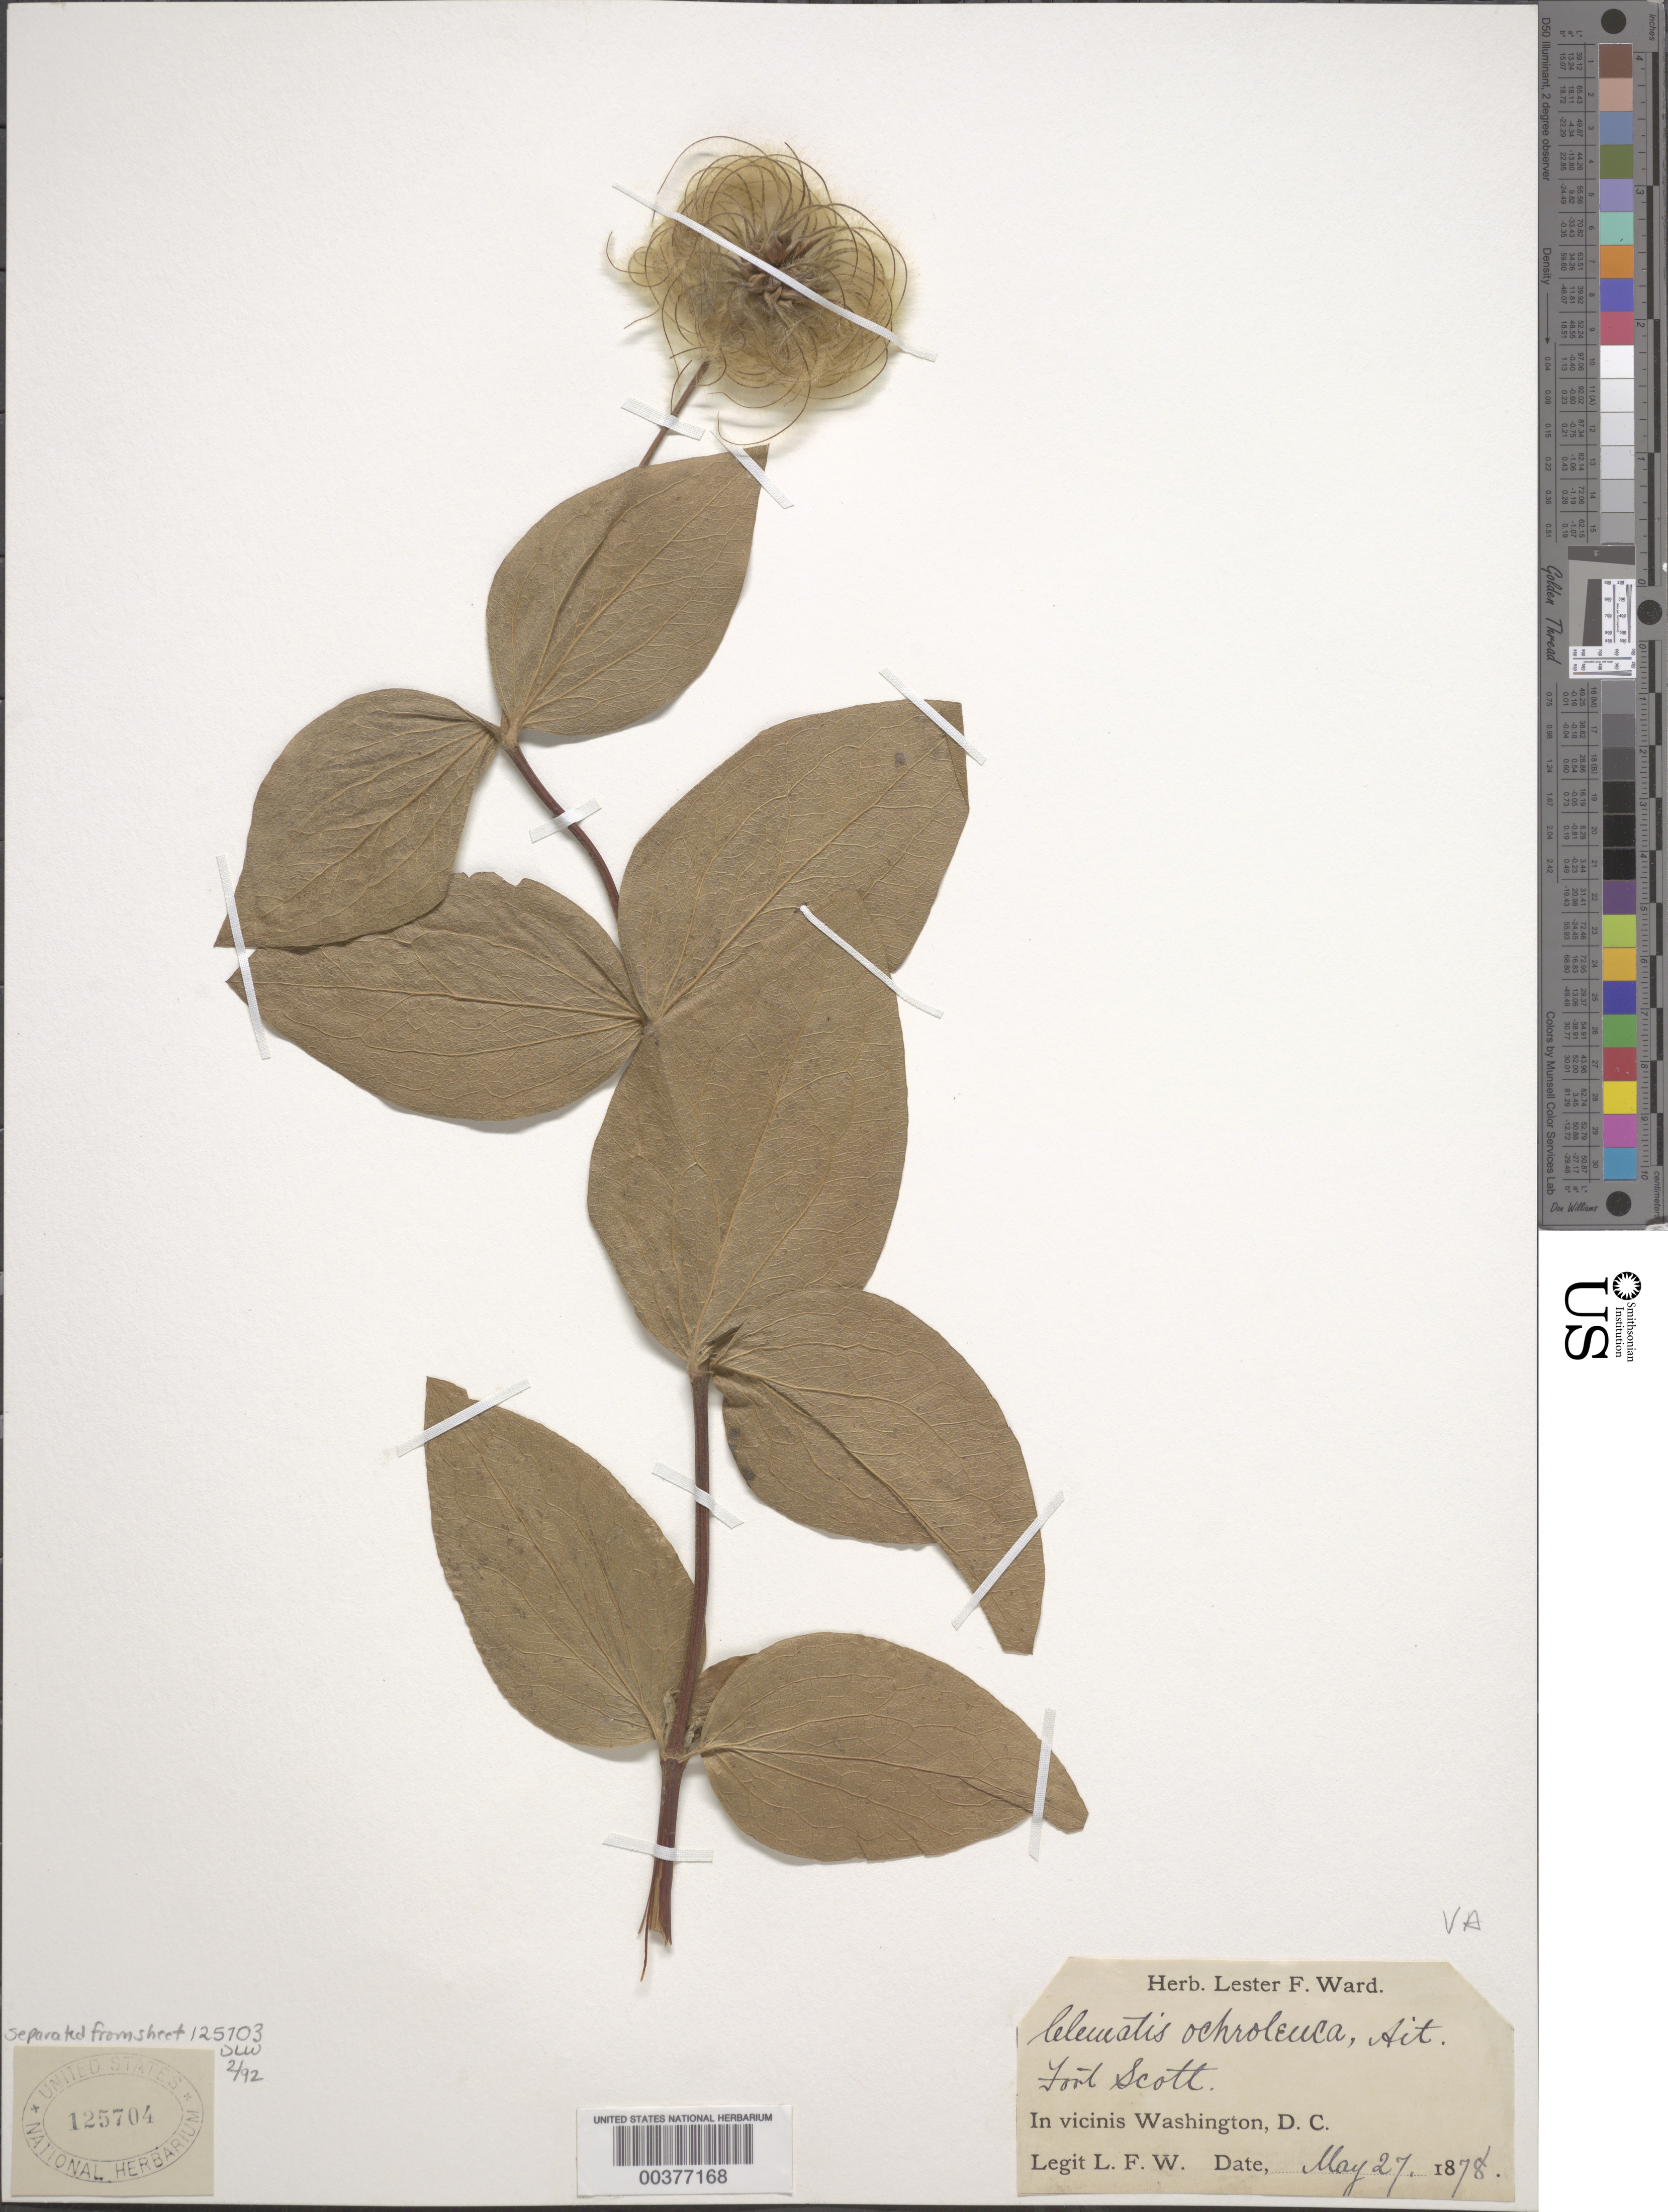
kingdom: Plantae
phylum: Tracheophyta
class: Magnoliopsida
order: Ranunculales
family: Ranunculaceae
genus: Clematis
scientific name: Clematis ochroleuca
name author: Aiton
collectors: L. F. Ward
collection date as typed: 27 May 1878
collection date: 1878-05-27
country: United States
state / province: Virginia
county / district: Arlington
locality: Fort Scott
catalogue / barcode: US 125704